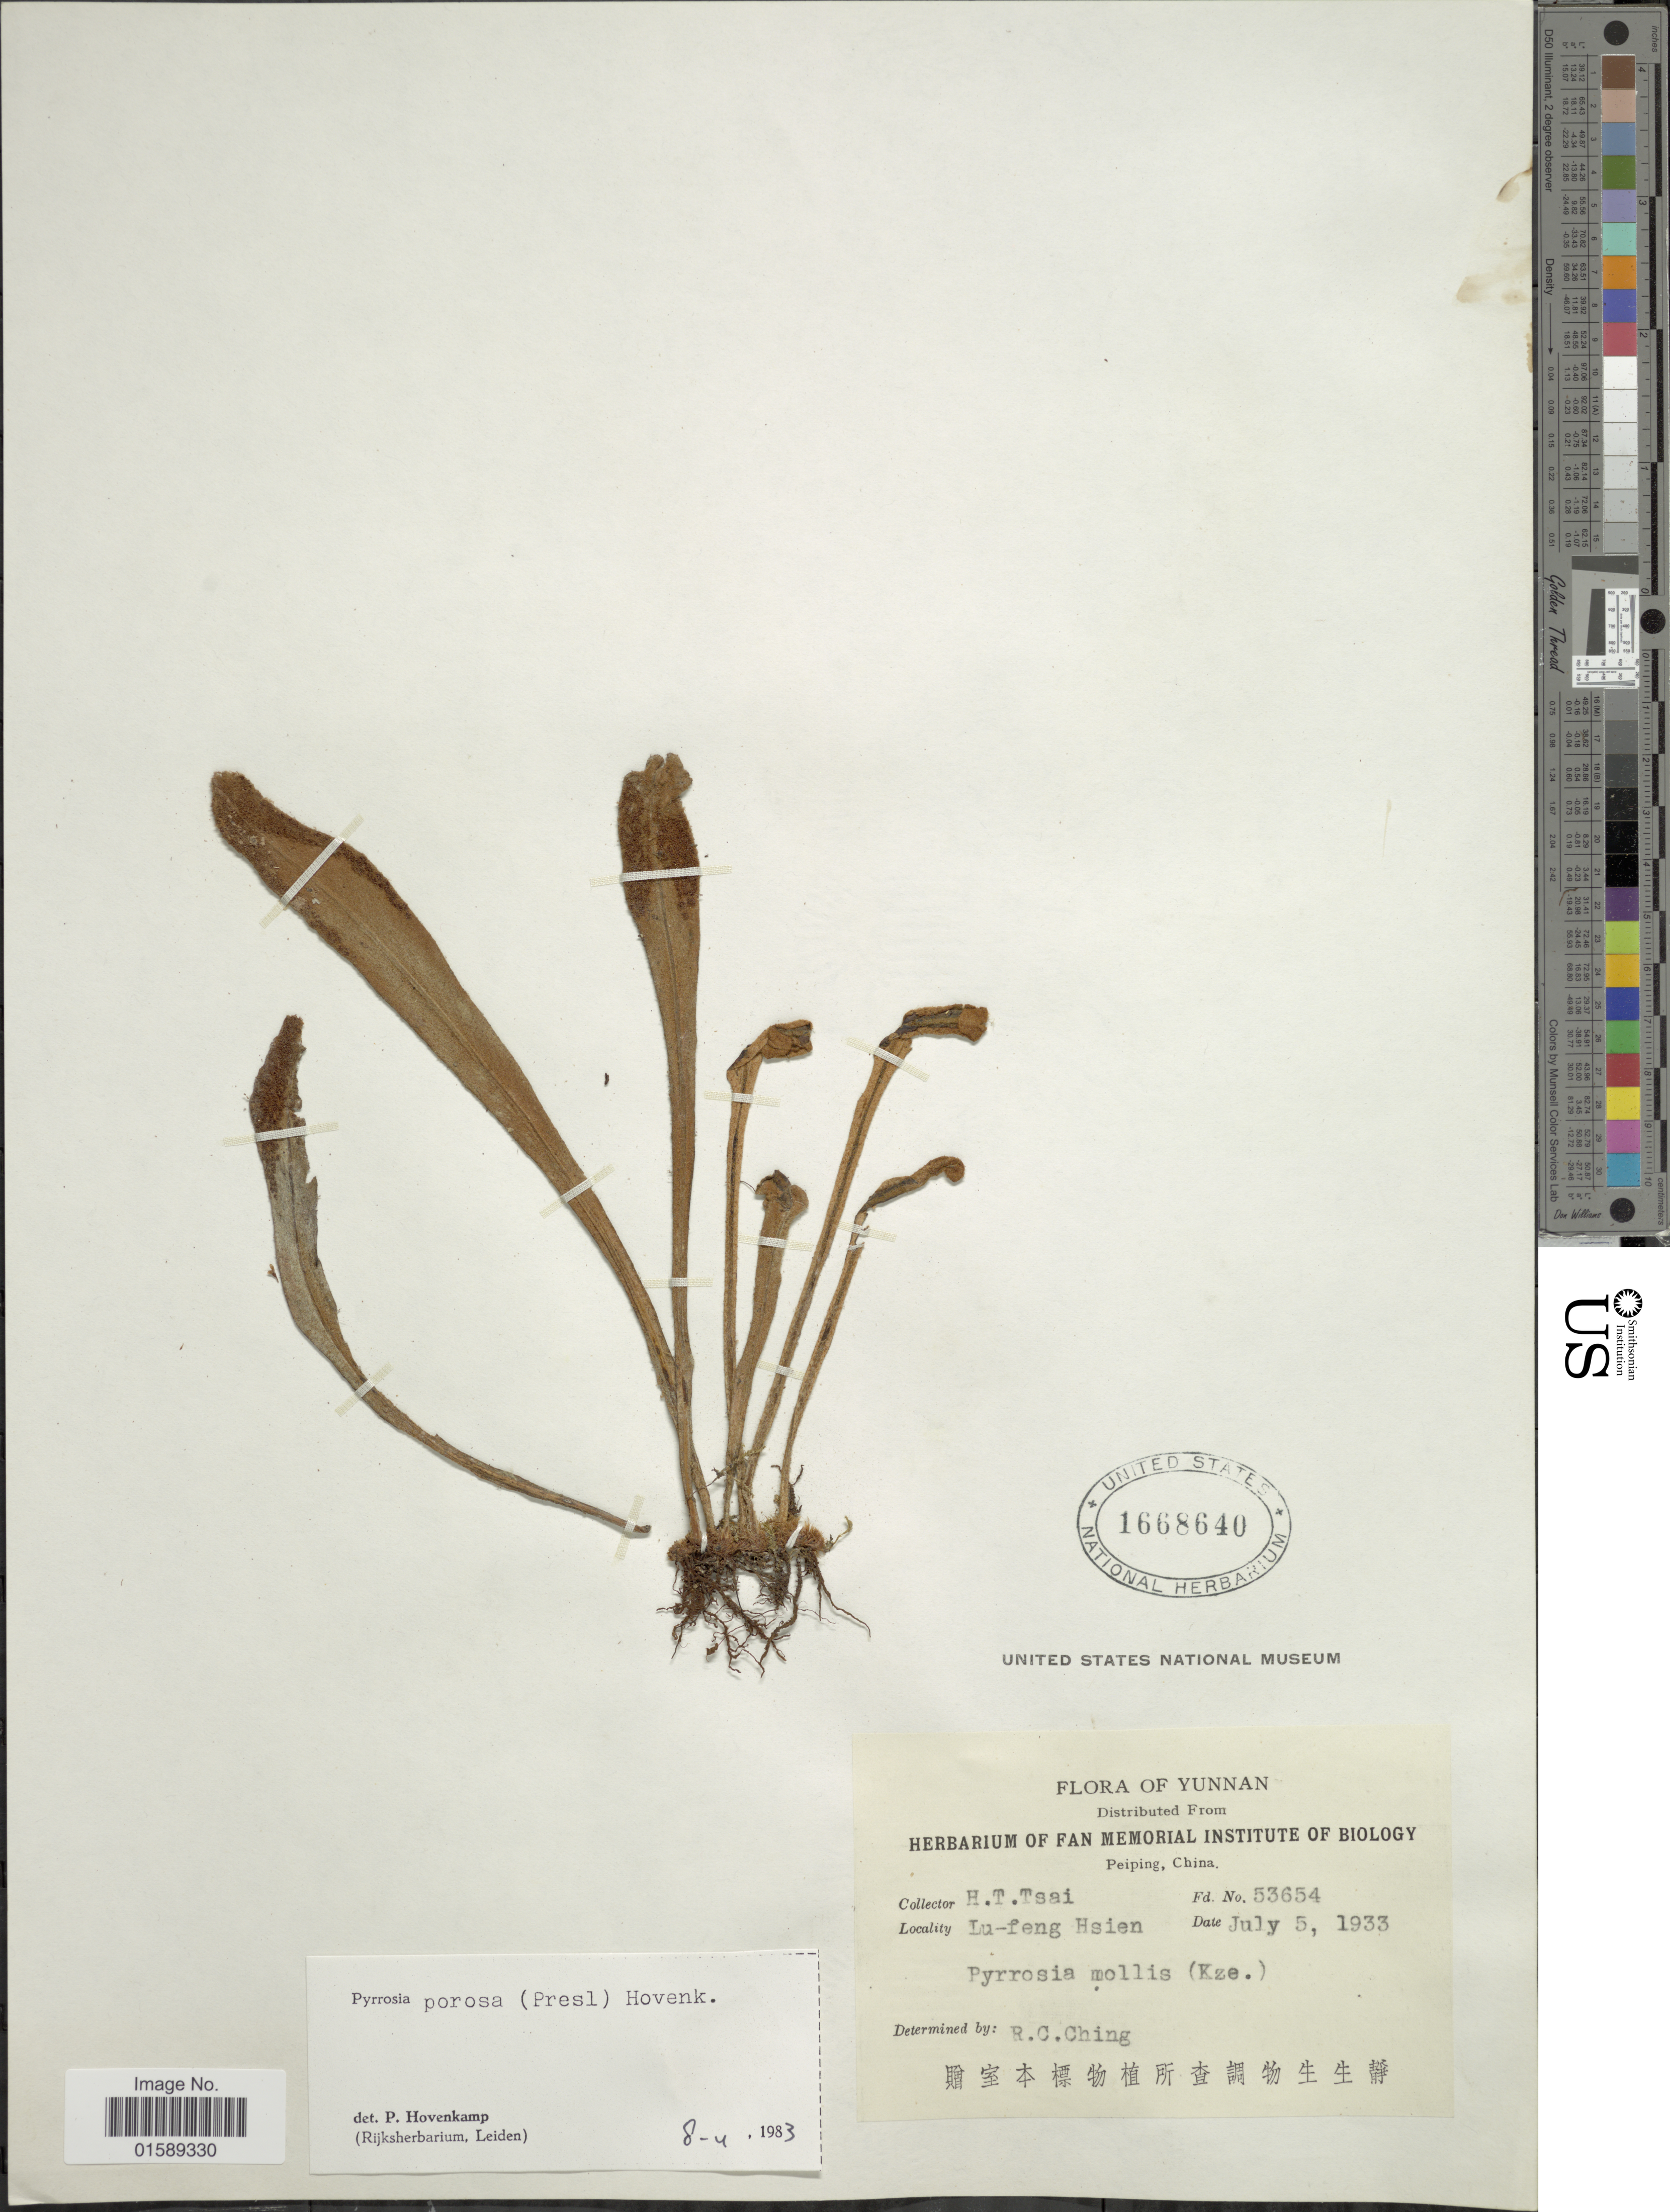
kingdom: Plantae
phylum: Tracheophyta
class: Polypodiopsida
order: Polypodiales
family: Polypodiaceae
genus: Pyrrosia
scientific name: Pyrrosia porosa var. porosa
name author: (C. Presl) Hovenkamp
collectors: H. Tsai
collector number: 53654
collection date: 1933-07-05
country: China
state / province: Yunnan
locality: Yunnan, Lu-feng Hsien.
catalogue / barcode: US 1668640